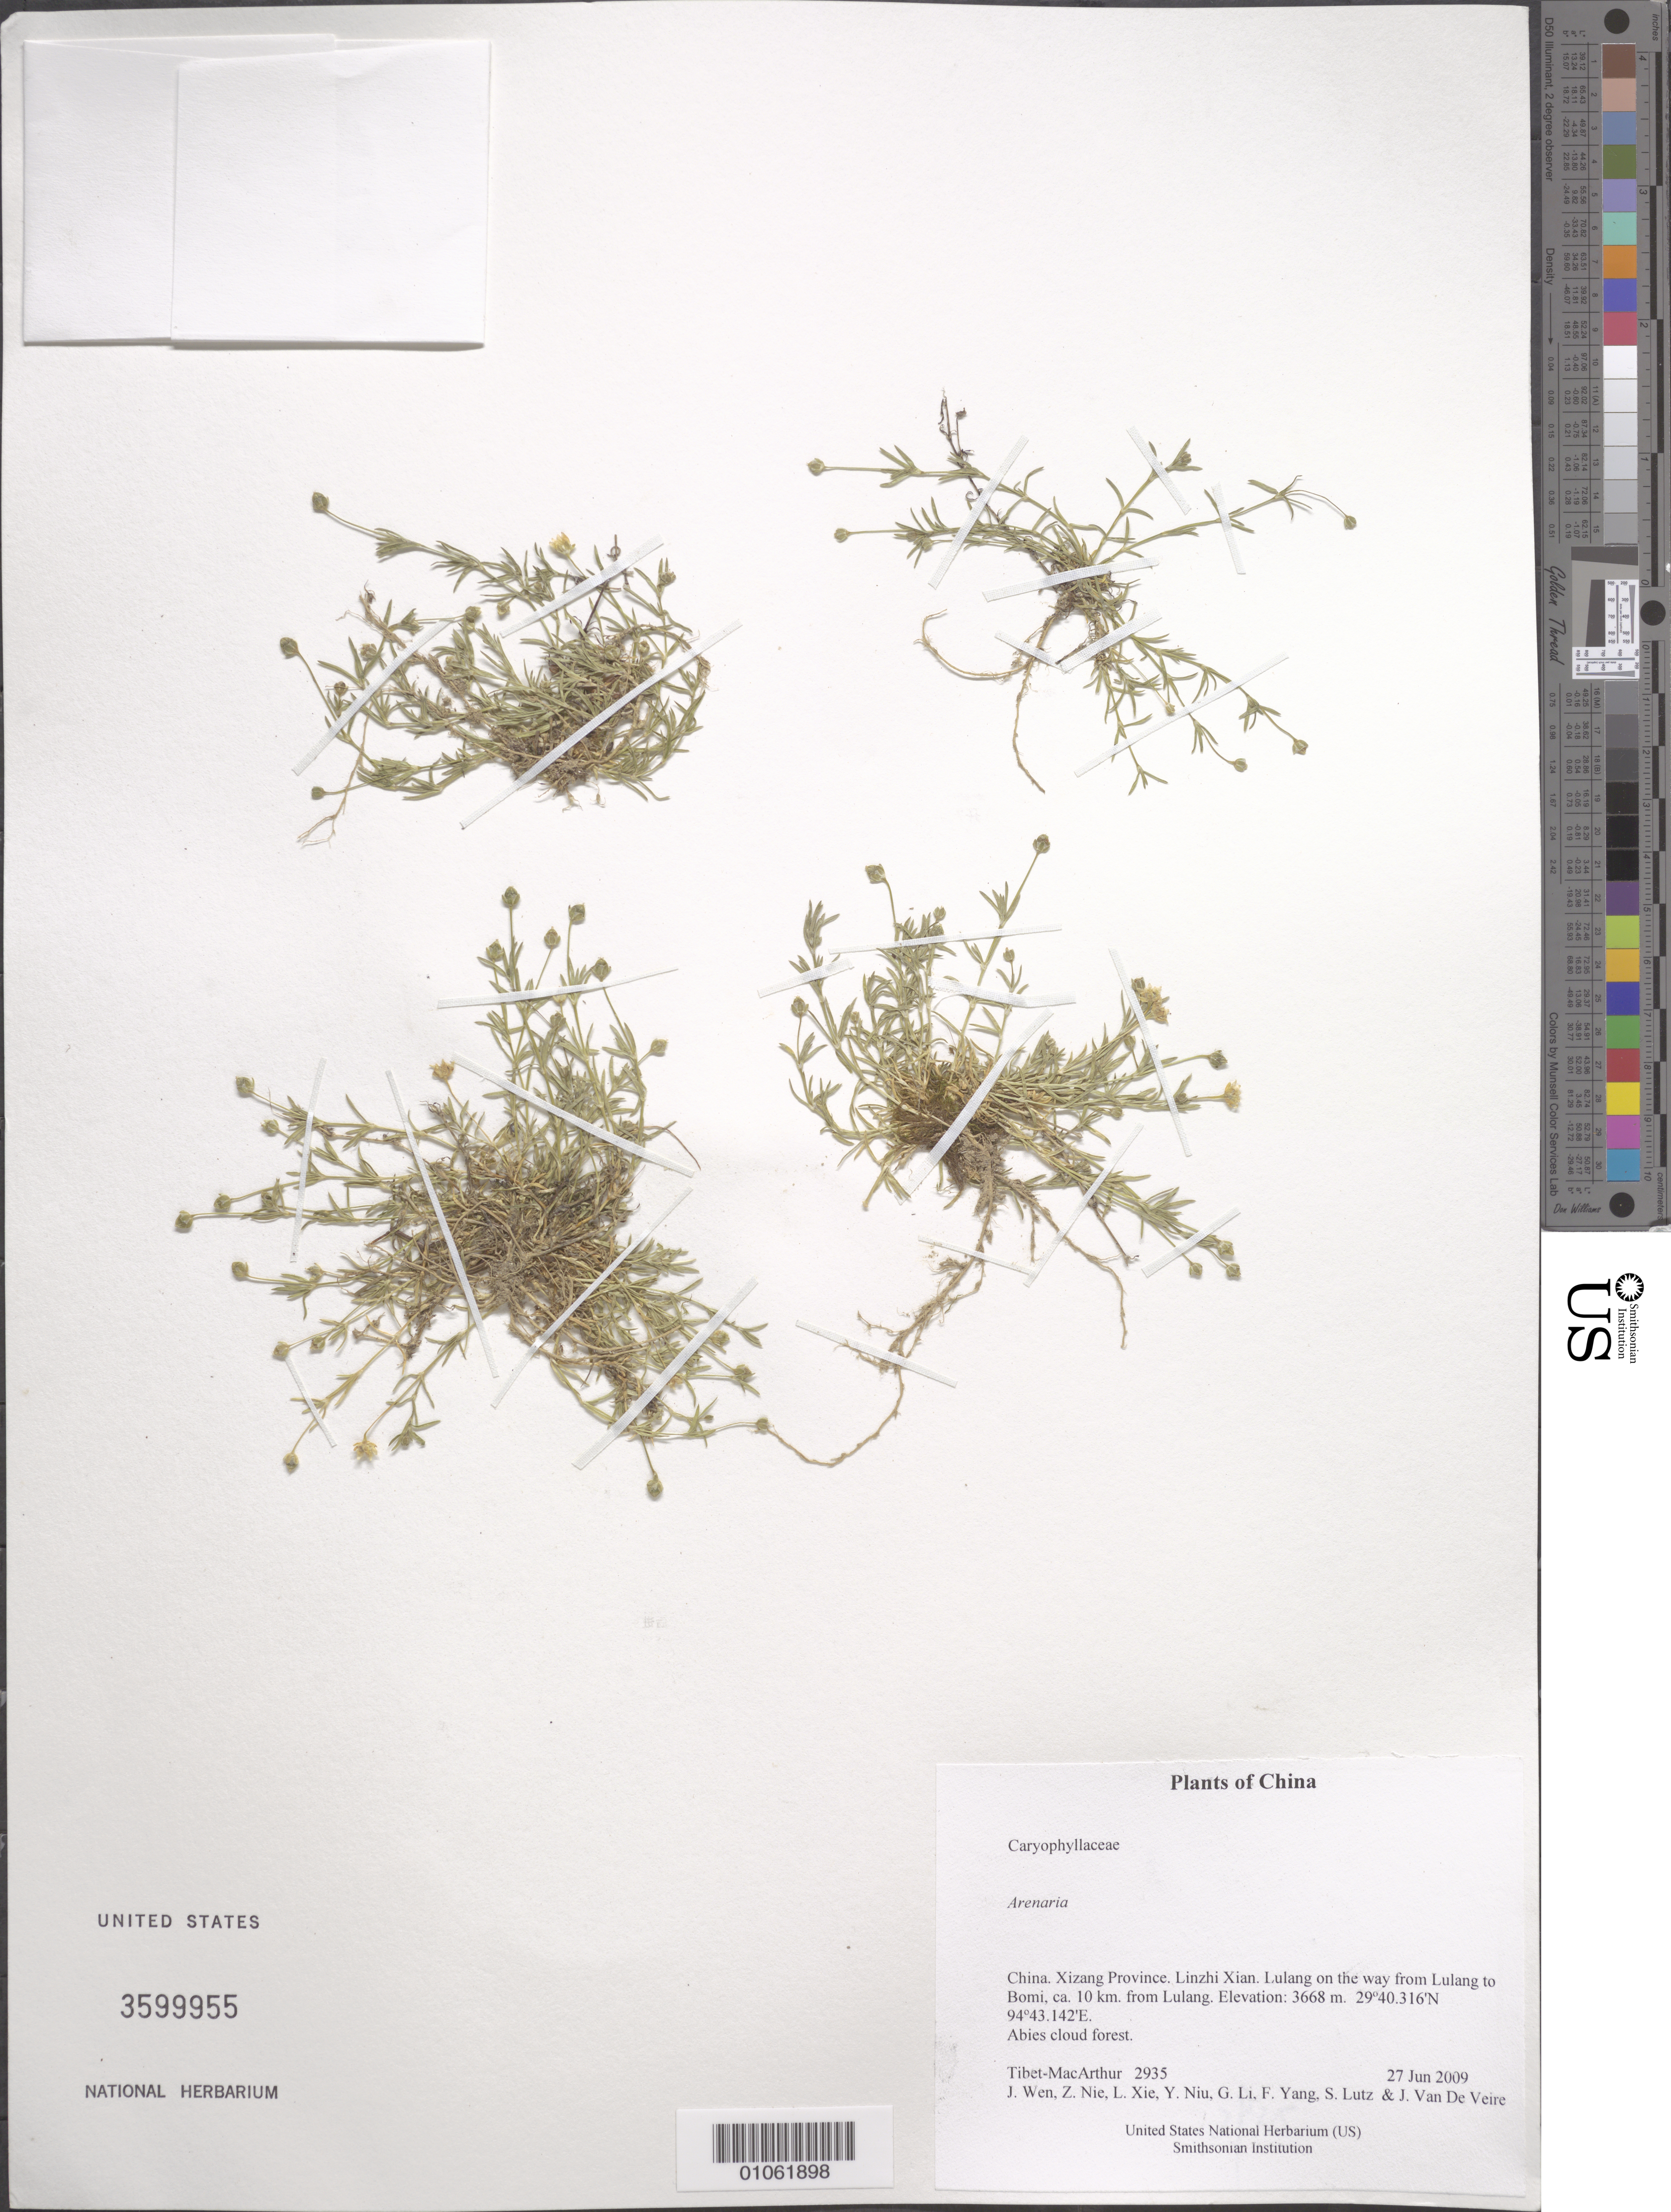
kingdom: Plantae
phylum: Tracheophyta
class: Magnoliopsida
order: Caryophyllales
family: Caryophyllaceae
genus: Arenaria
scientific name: Arenaria sp.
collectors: Tibet-MacArthur, J. Wen, Z. Nie, L. Xie, Y. Niu, G. Li, F. Yang, S. Lutz & J. Van De Veire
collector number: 2935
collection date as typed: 27 Jun 2009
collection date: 2009-06-27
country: China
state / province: Xizang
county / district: Linzhi Xian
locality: Lulang on the way from Lulang to Bomi, ca. 10 km. from Lulang.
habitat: Abies cloud forest.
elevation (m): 3668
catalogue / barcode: US 3599955